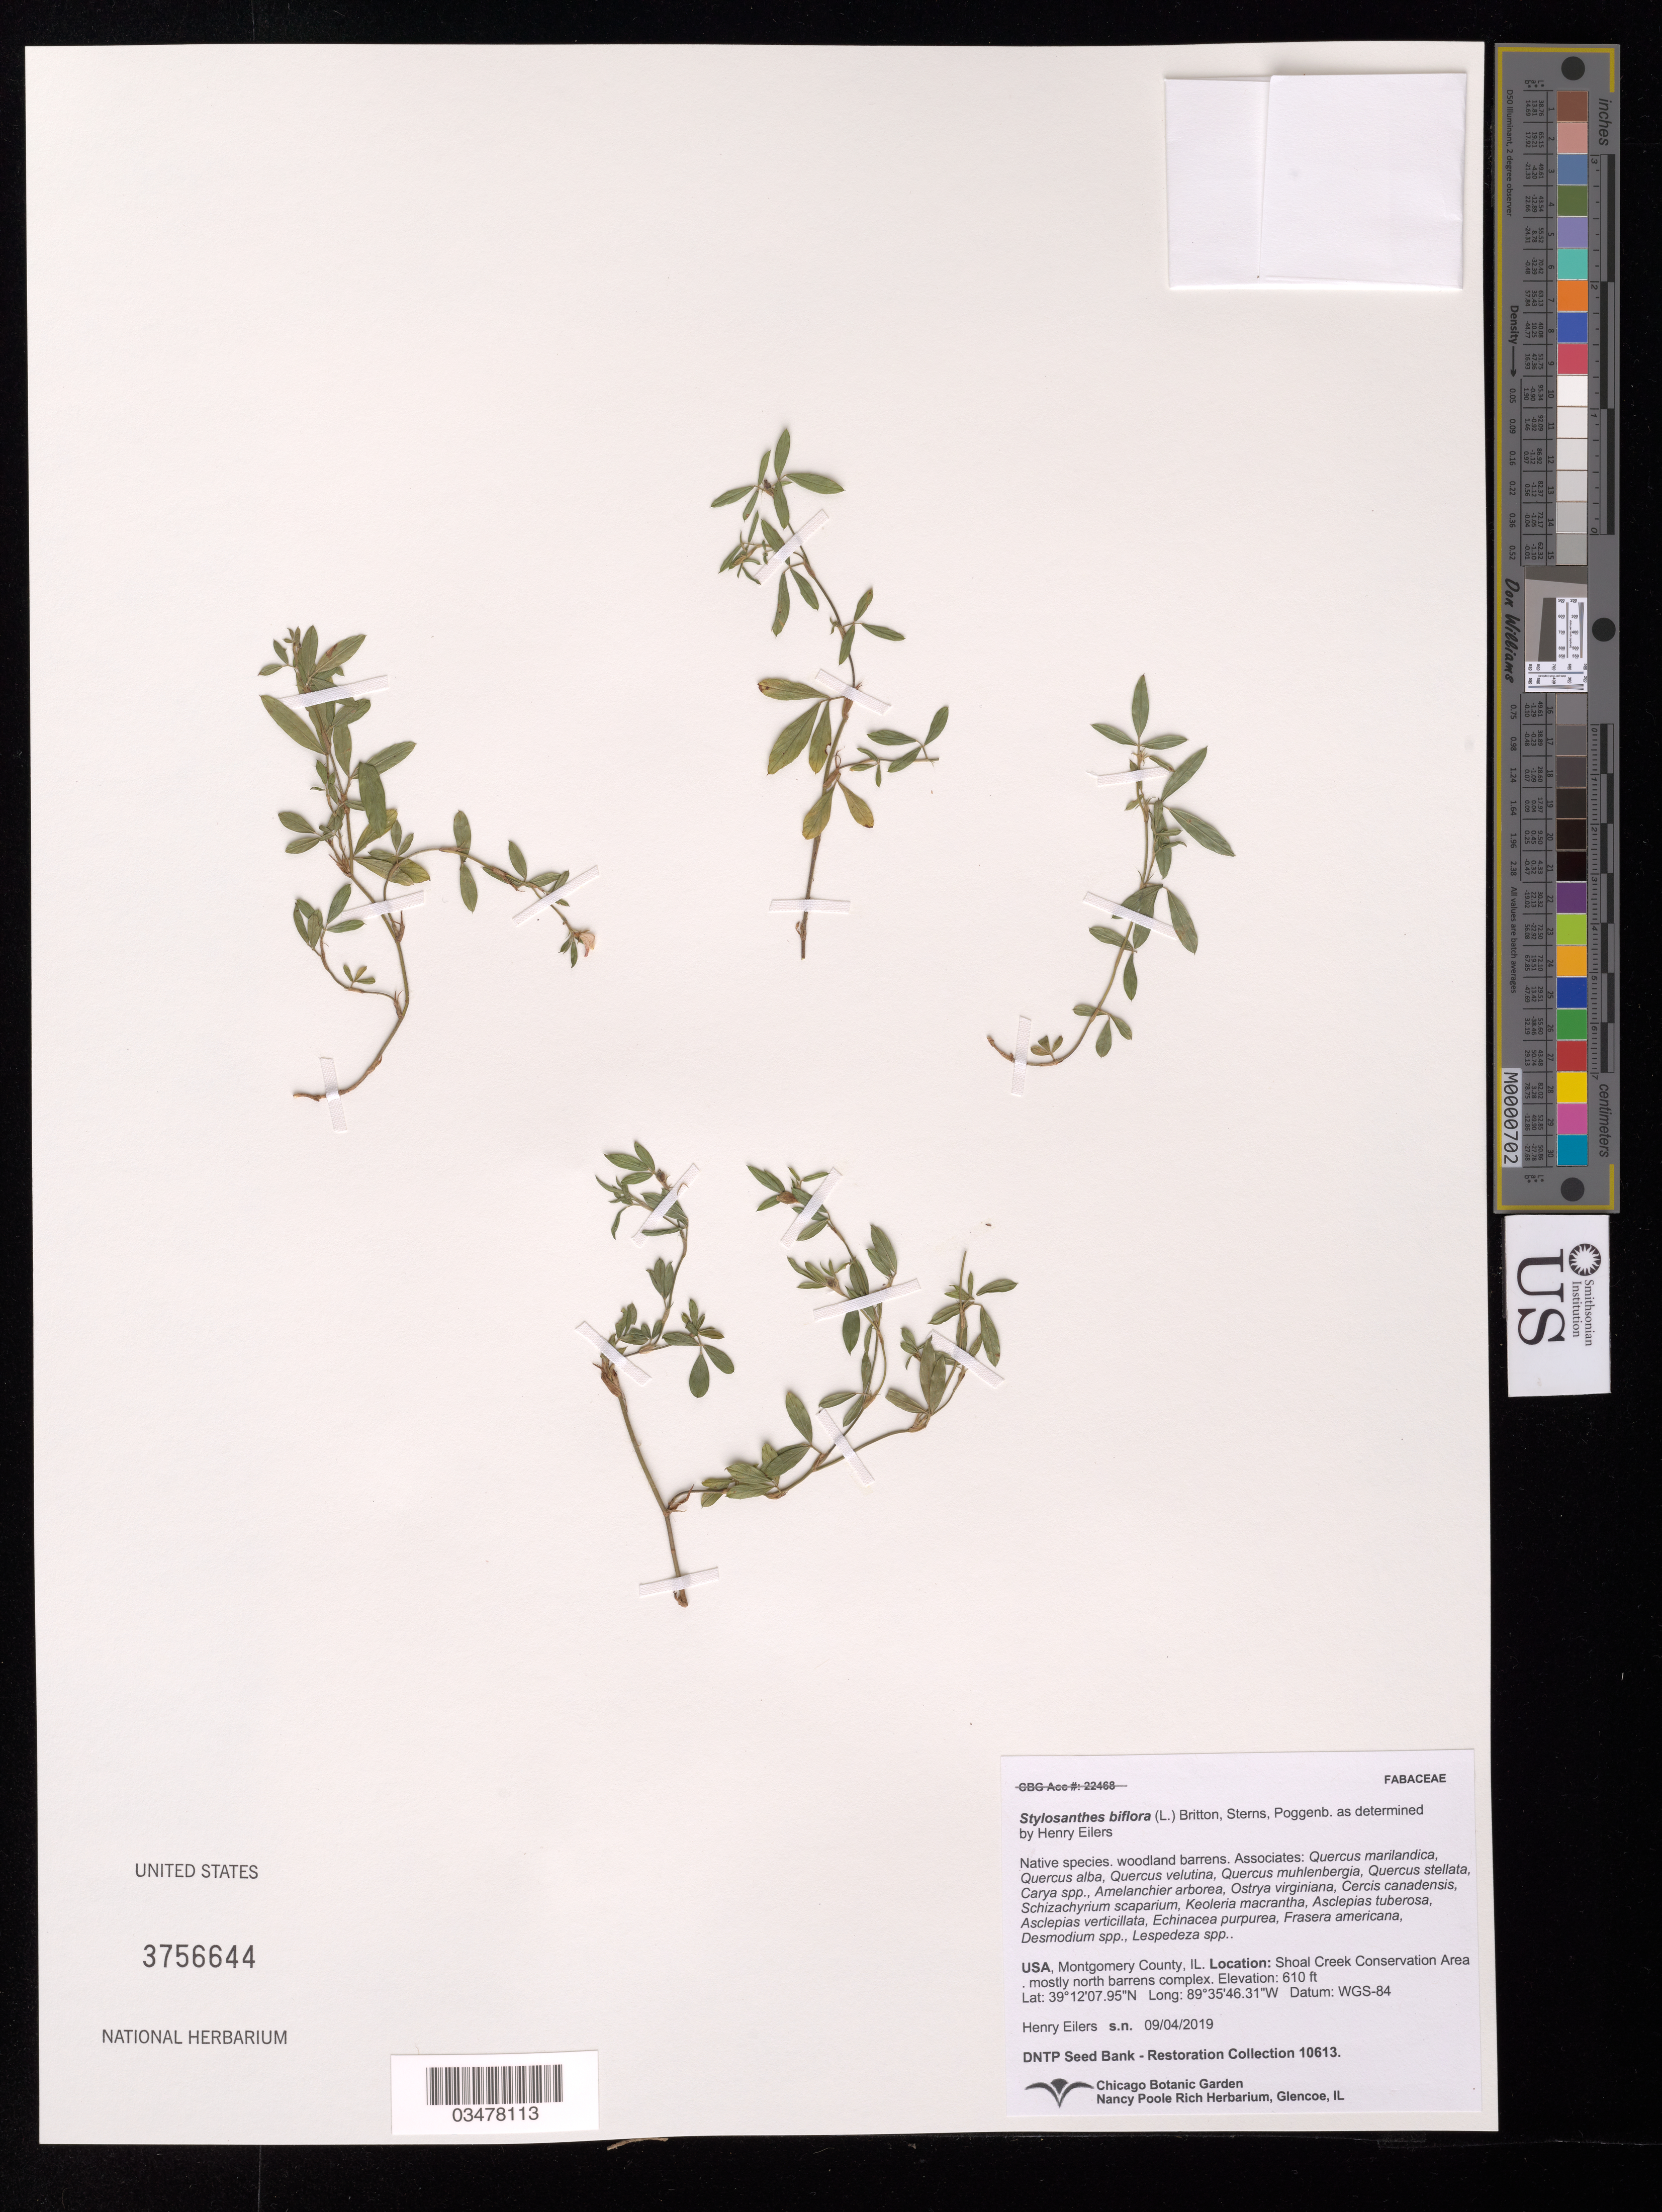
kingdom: Plantae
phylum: Tracheophyta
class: Magnoliopsida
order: Fabales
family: Fabaceae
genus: Stylosanthes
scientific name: Stylosanthes biflora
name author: (L.) Britton et al.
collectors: H. Eilers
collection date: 2019-09-04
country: United States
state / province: Illinois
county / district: Montgomery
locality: Shoal Creek Conservation Area, north barrens.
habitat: Woodland barrens. With Cercis canadensis, Carya sp., Quercus alba, Frasera americana, Lespedeza, sp., etc.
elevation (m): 186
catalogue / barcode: US 3756644